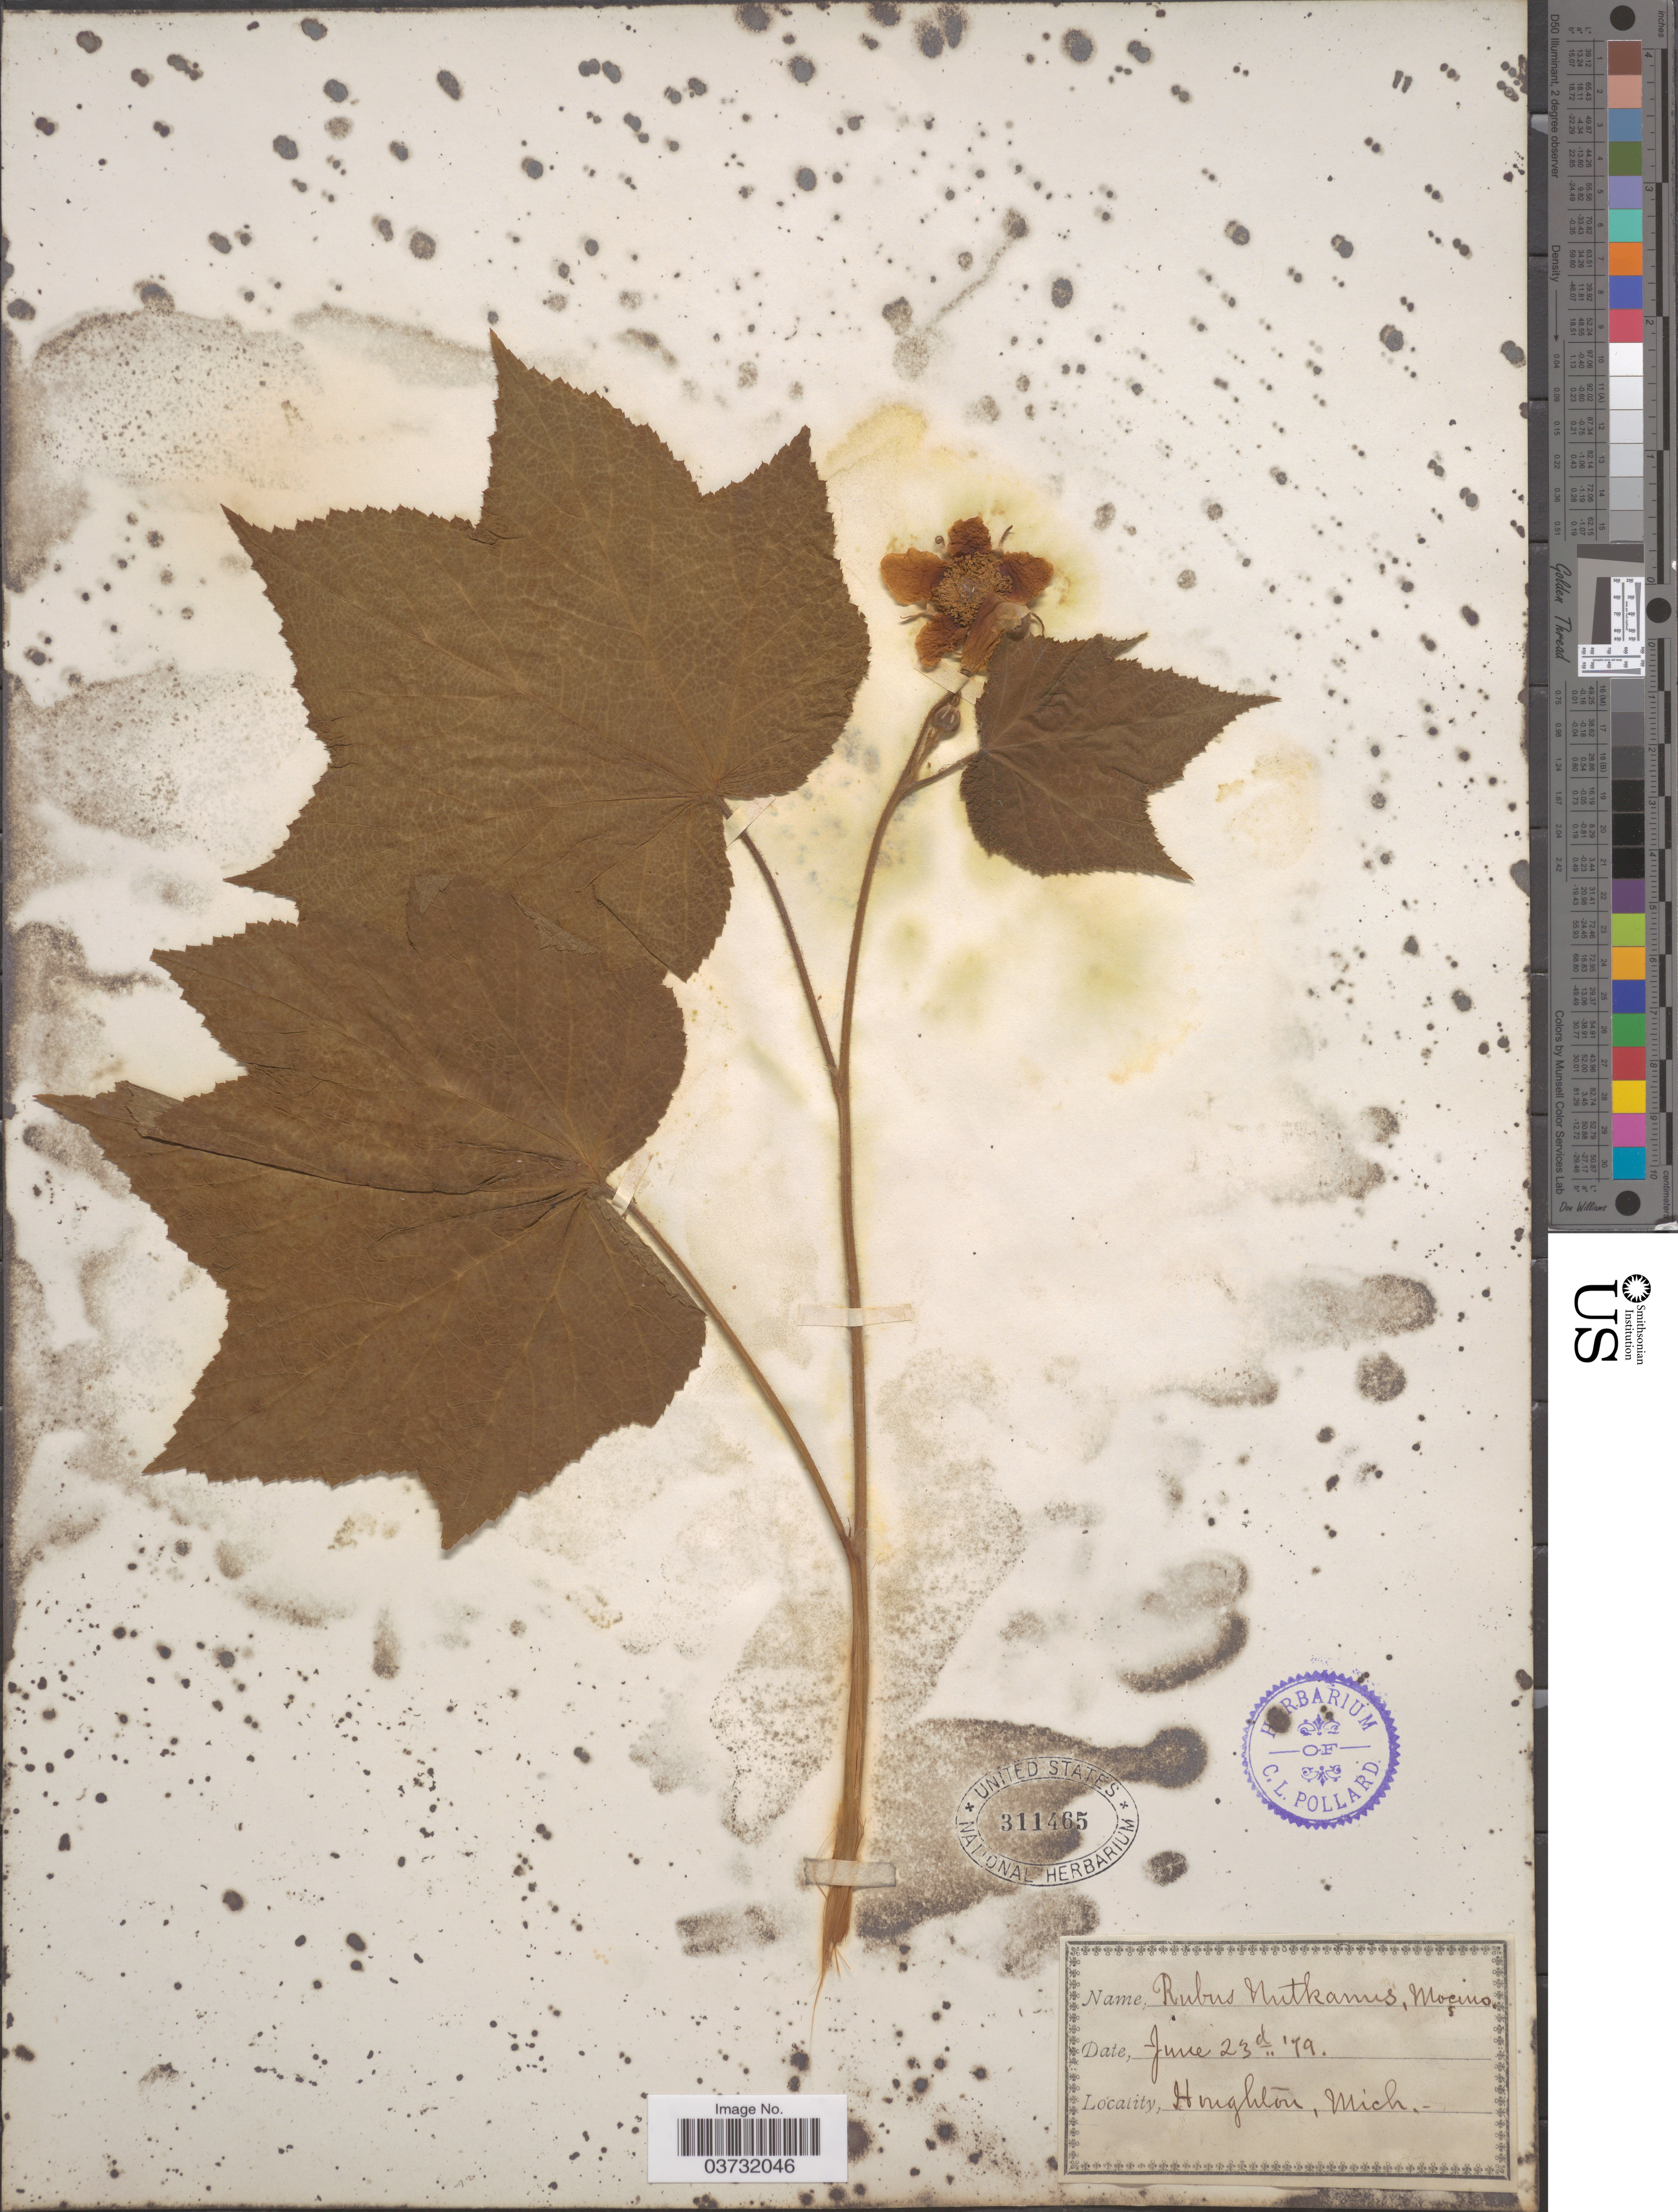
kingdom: Plantae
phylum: Tracheophyta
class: Magnoliopsida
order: Rosales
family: Rosaceae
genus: Rubus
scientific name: Rubus parviflorus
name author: Nutt.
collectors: ex herb. C.L. Pollard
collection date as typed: Transcribed d/m/y: 23/6/79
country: United States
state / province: Michigan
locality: Houghton.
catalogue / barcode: US 311465